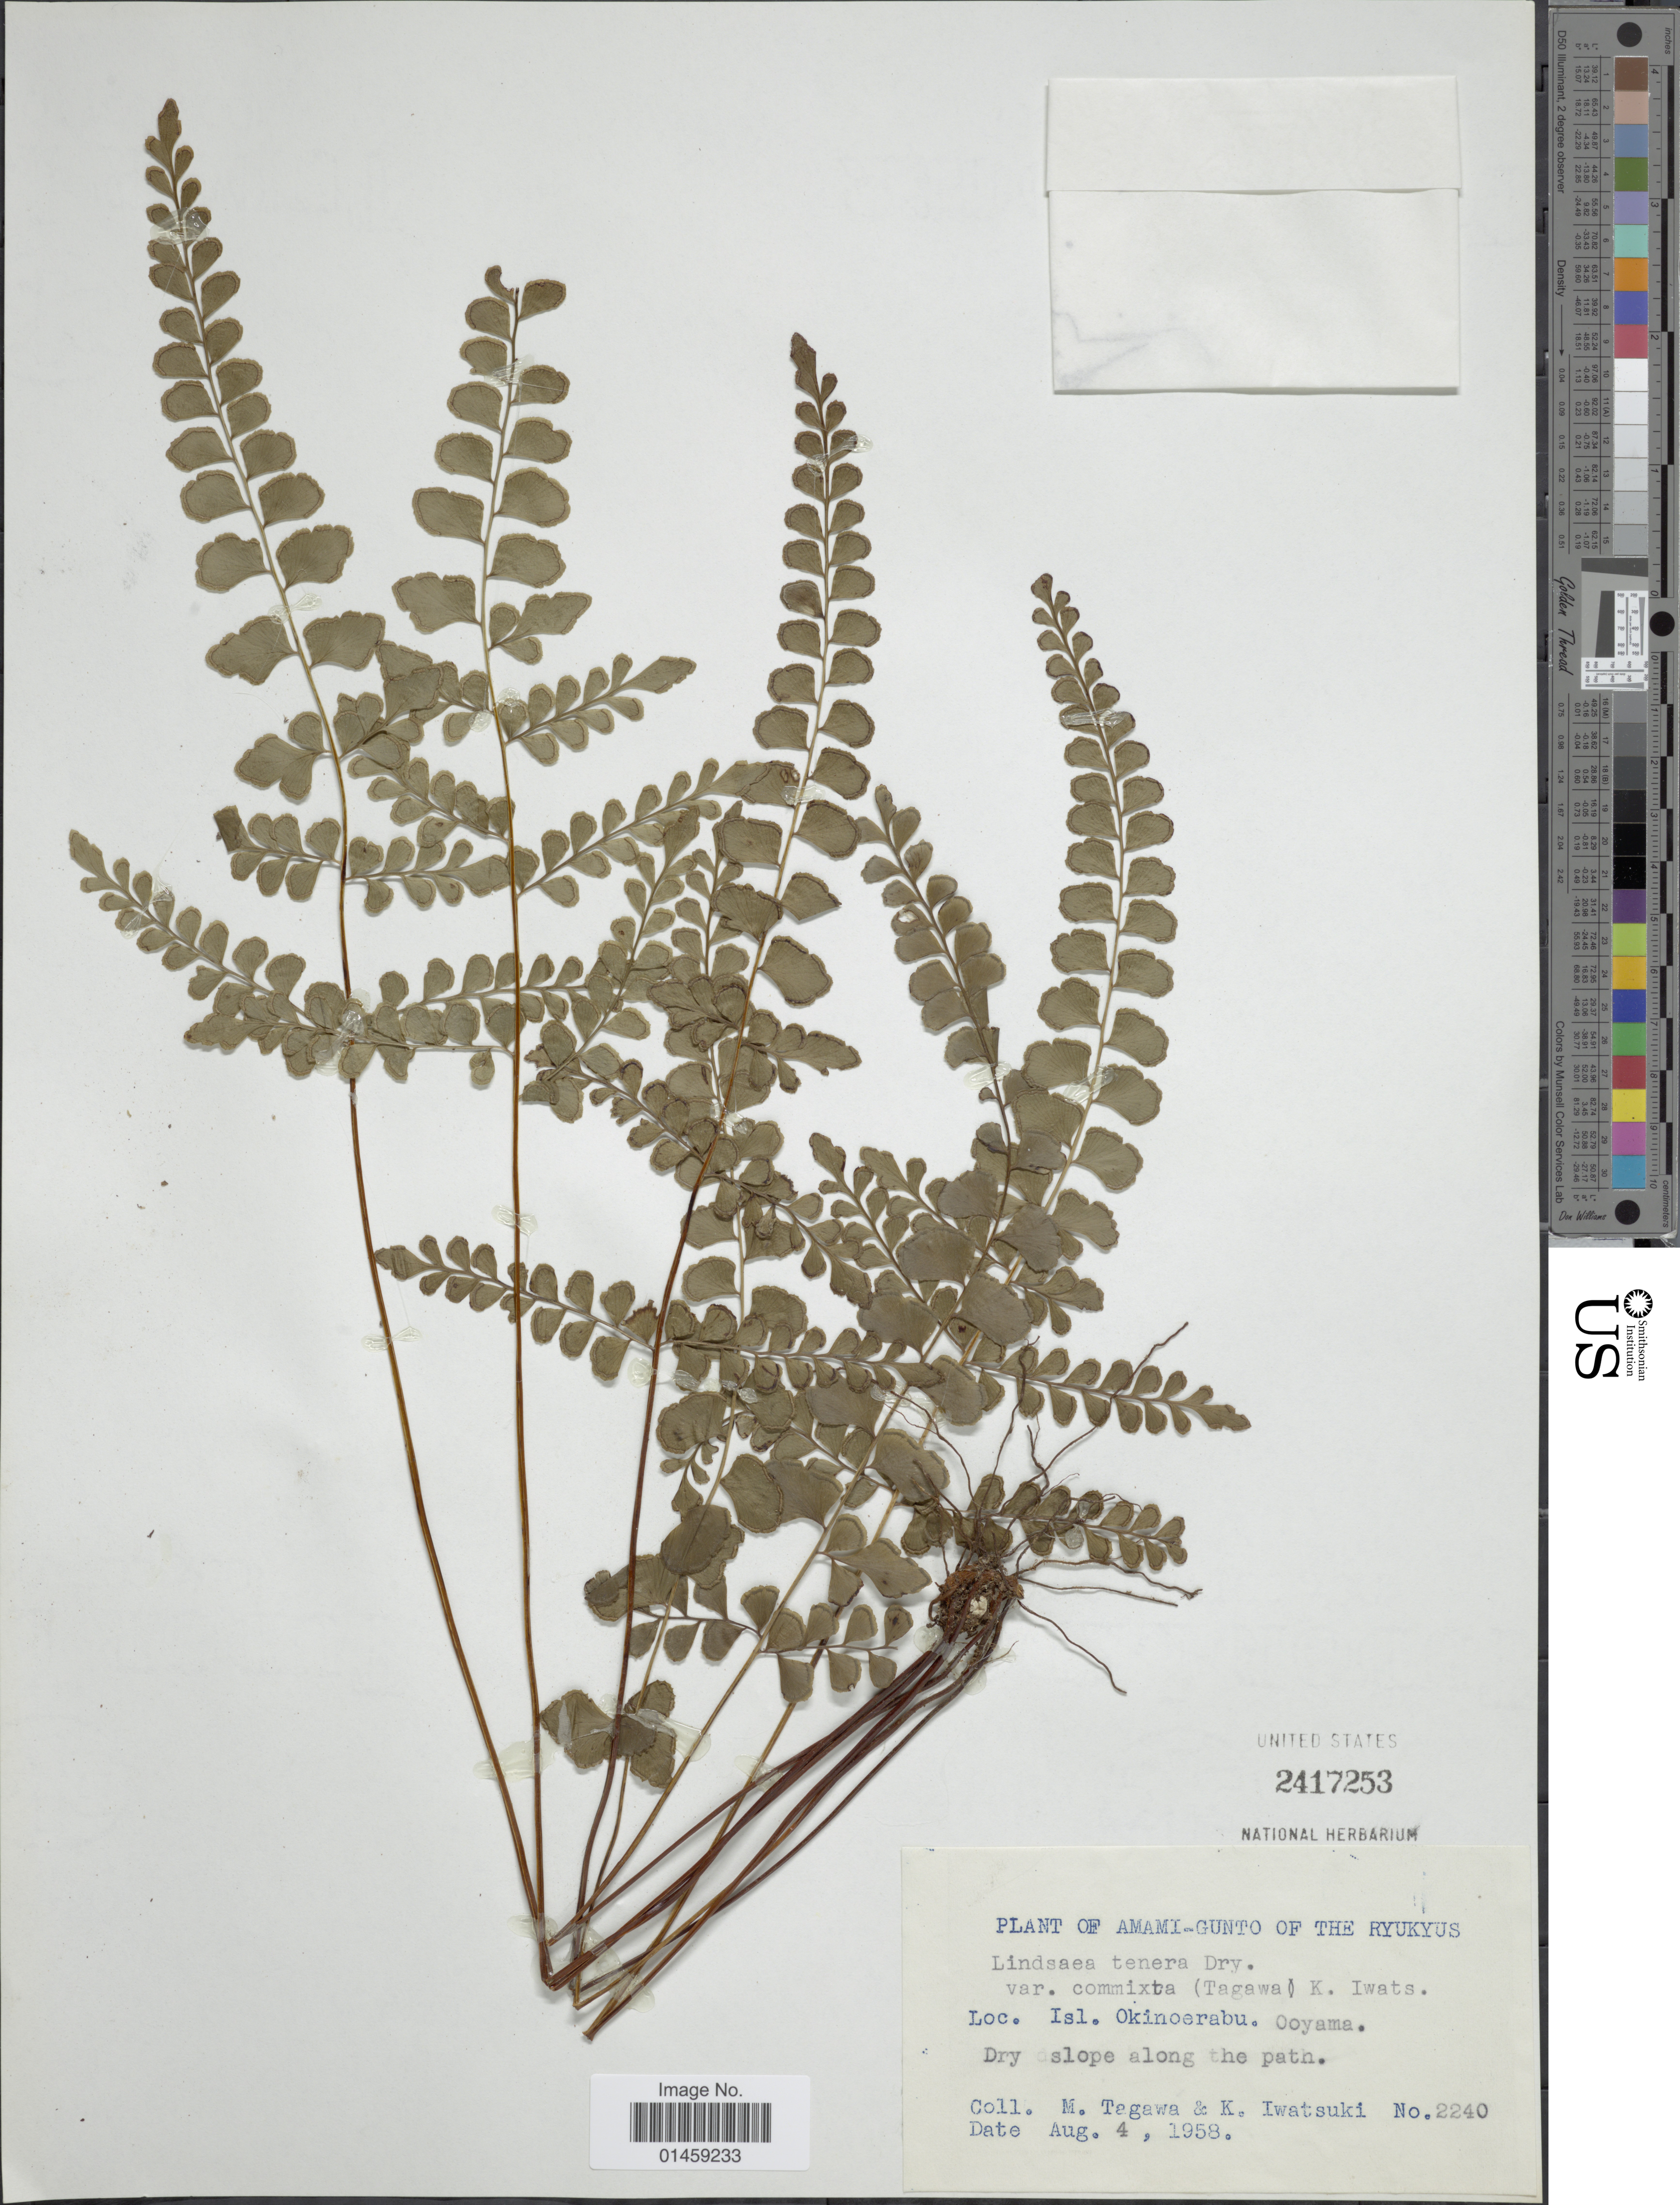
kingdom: Plantae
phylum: Tracheophyta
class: Polypodiopsida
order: Polypodiales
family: Lindsaeaceae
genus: Lindsaea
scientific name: Lindsaea orbiculata var. commixta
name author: (Tagawa) K.U. Kramer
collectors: M. Tagawa & K. Iwatsuki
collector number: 2240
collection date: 1958-08-04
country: Japan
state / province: Okinawa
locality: Amami-Gunto of the Ryukyus. Isl. Okinoerabu. Ooyama. Dry slope along the path.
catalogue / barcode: US 2417253